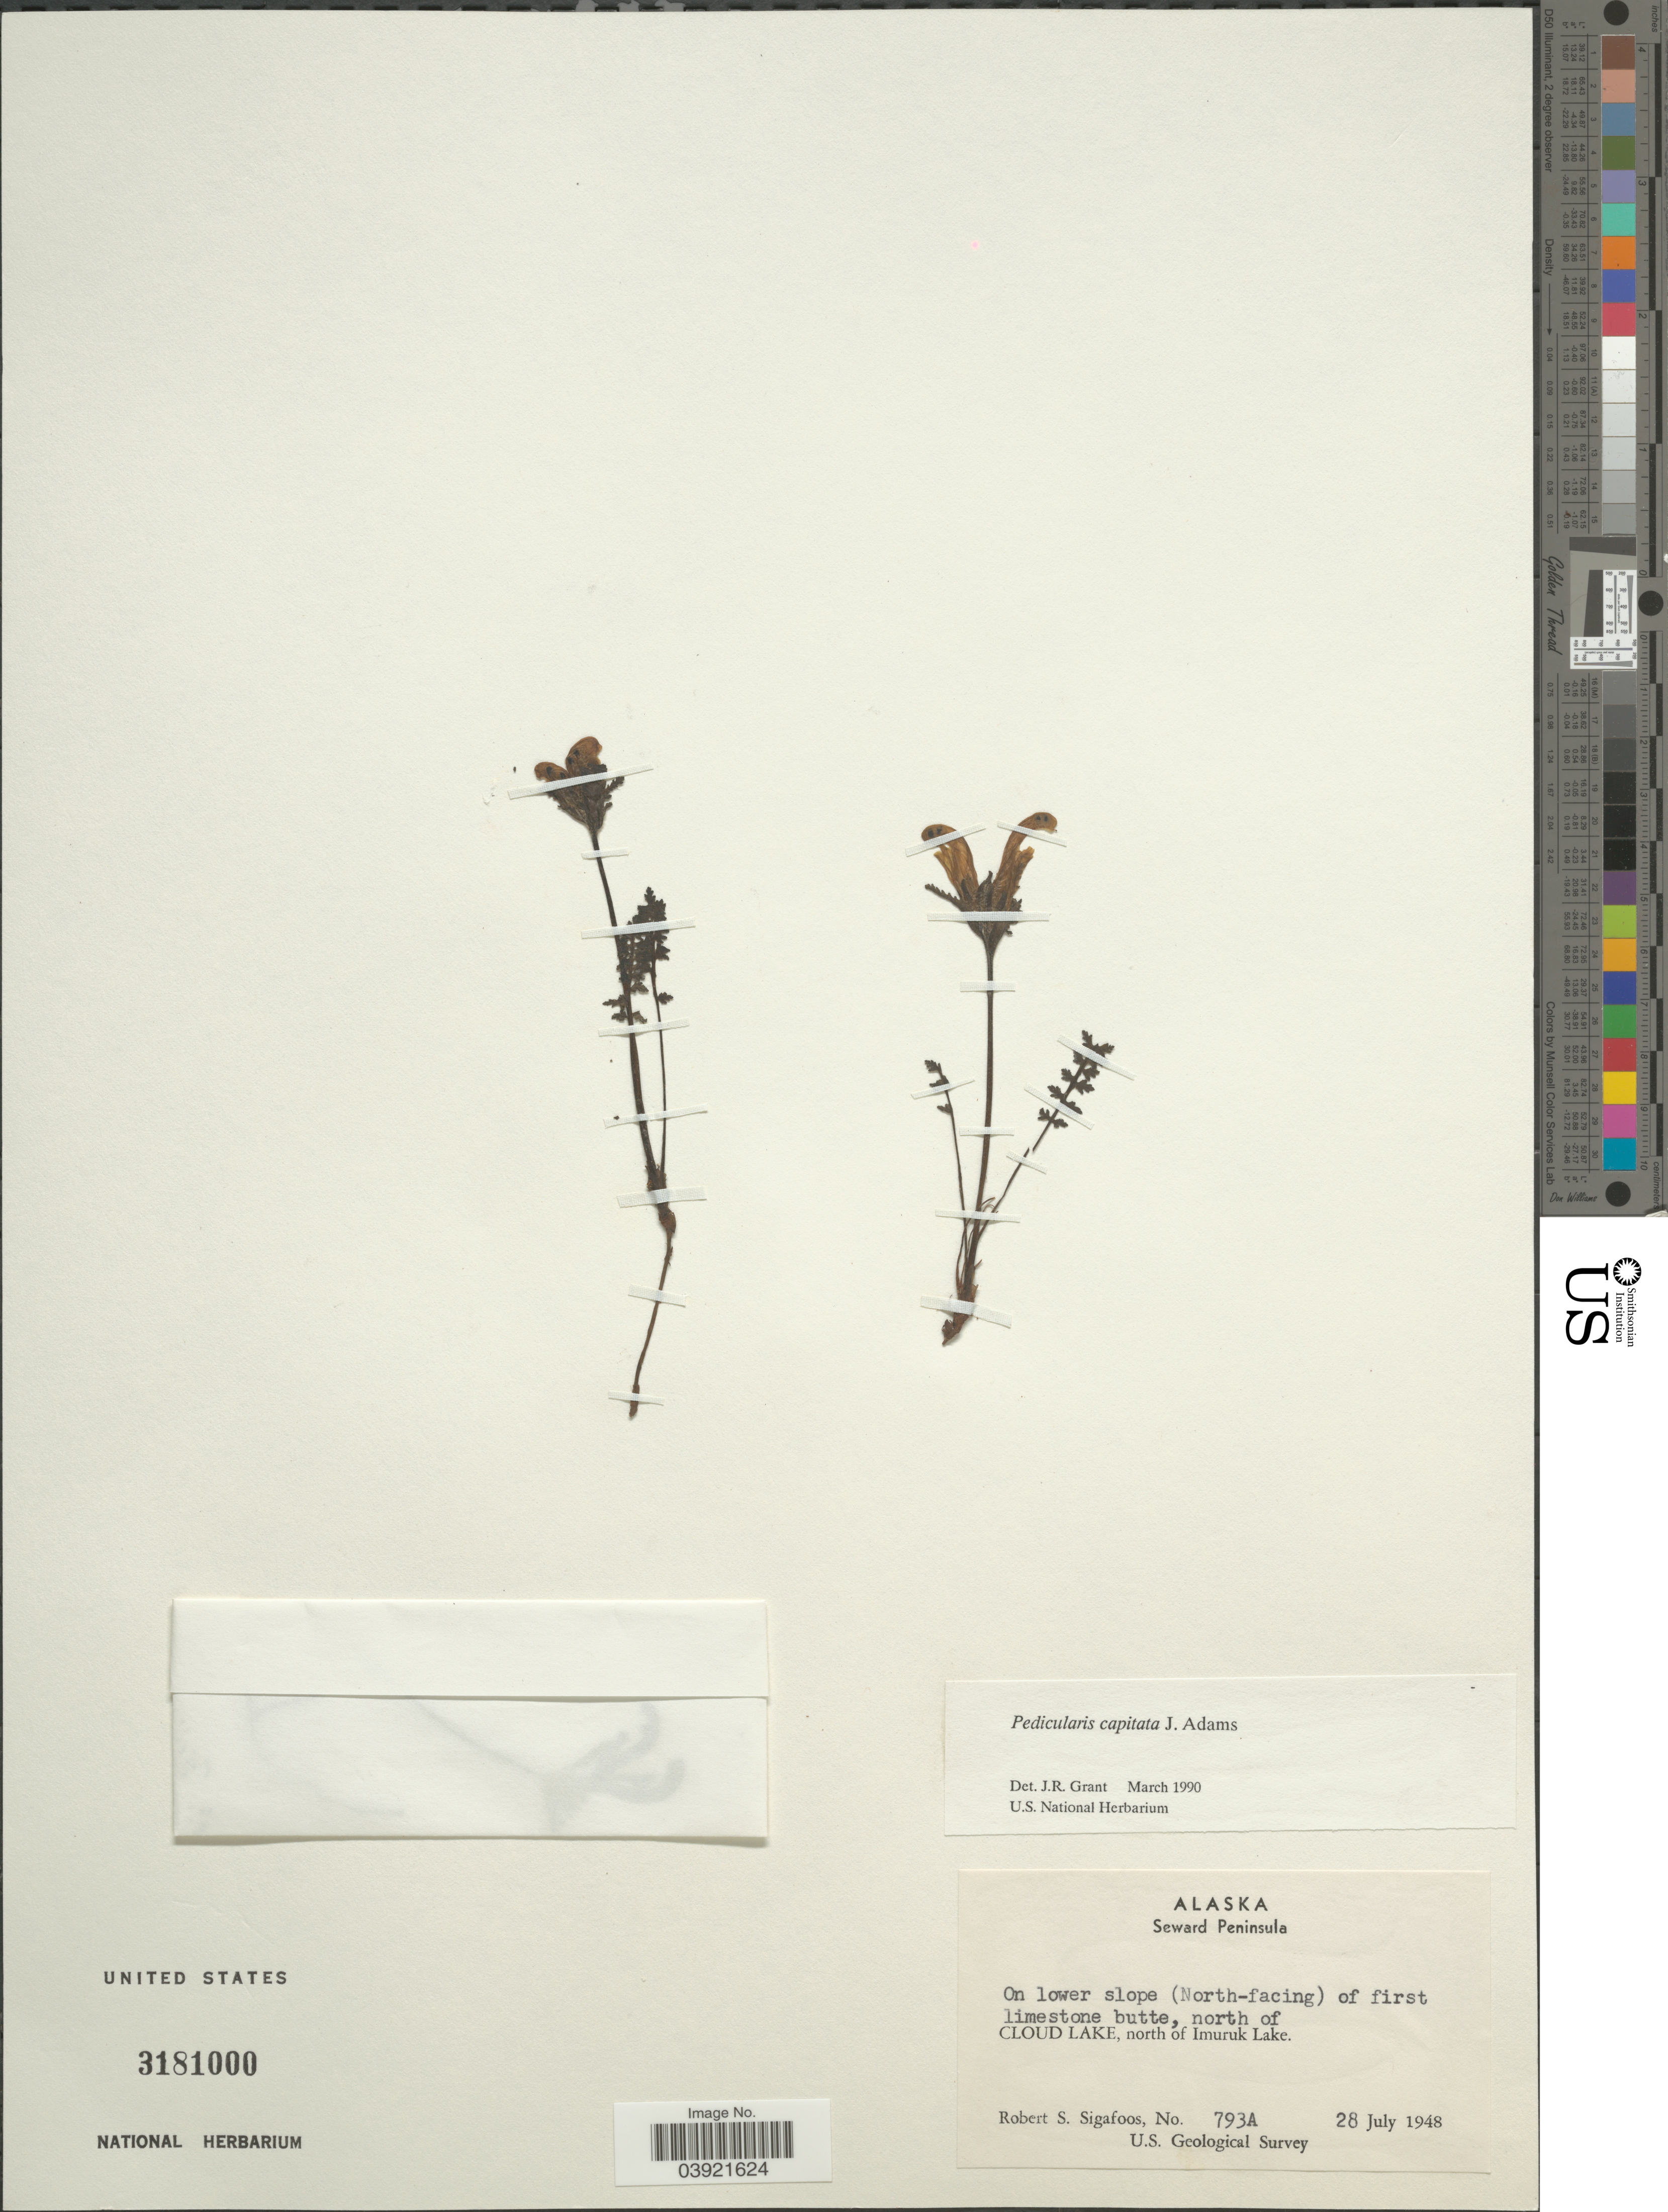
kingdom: Plantae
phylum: Tracheophyta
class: Magnoliopsida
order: Lamiales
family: Orobanchaceae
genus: Pedicularis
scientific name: Pedicularis capitata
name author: Adams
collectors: R. Sigafoos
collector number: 793A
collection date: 1948-07-28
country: United States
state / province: Alaska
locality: Seward Peninsula. On lower slope (North-facing) of first limestone butte, north of Cloud Lake, north of Imuruk Lake.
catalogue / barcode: US 3181000